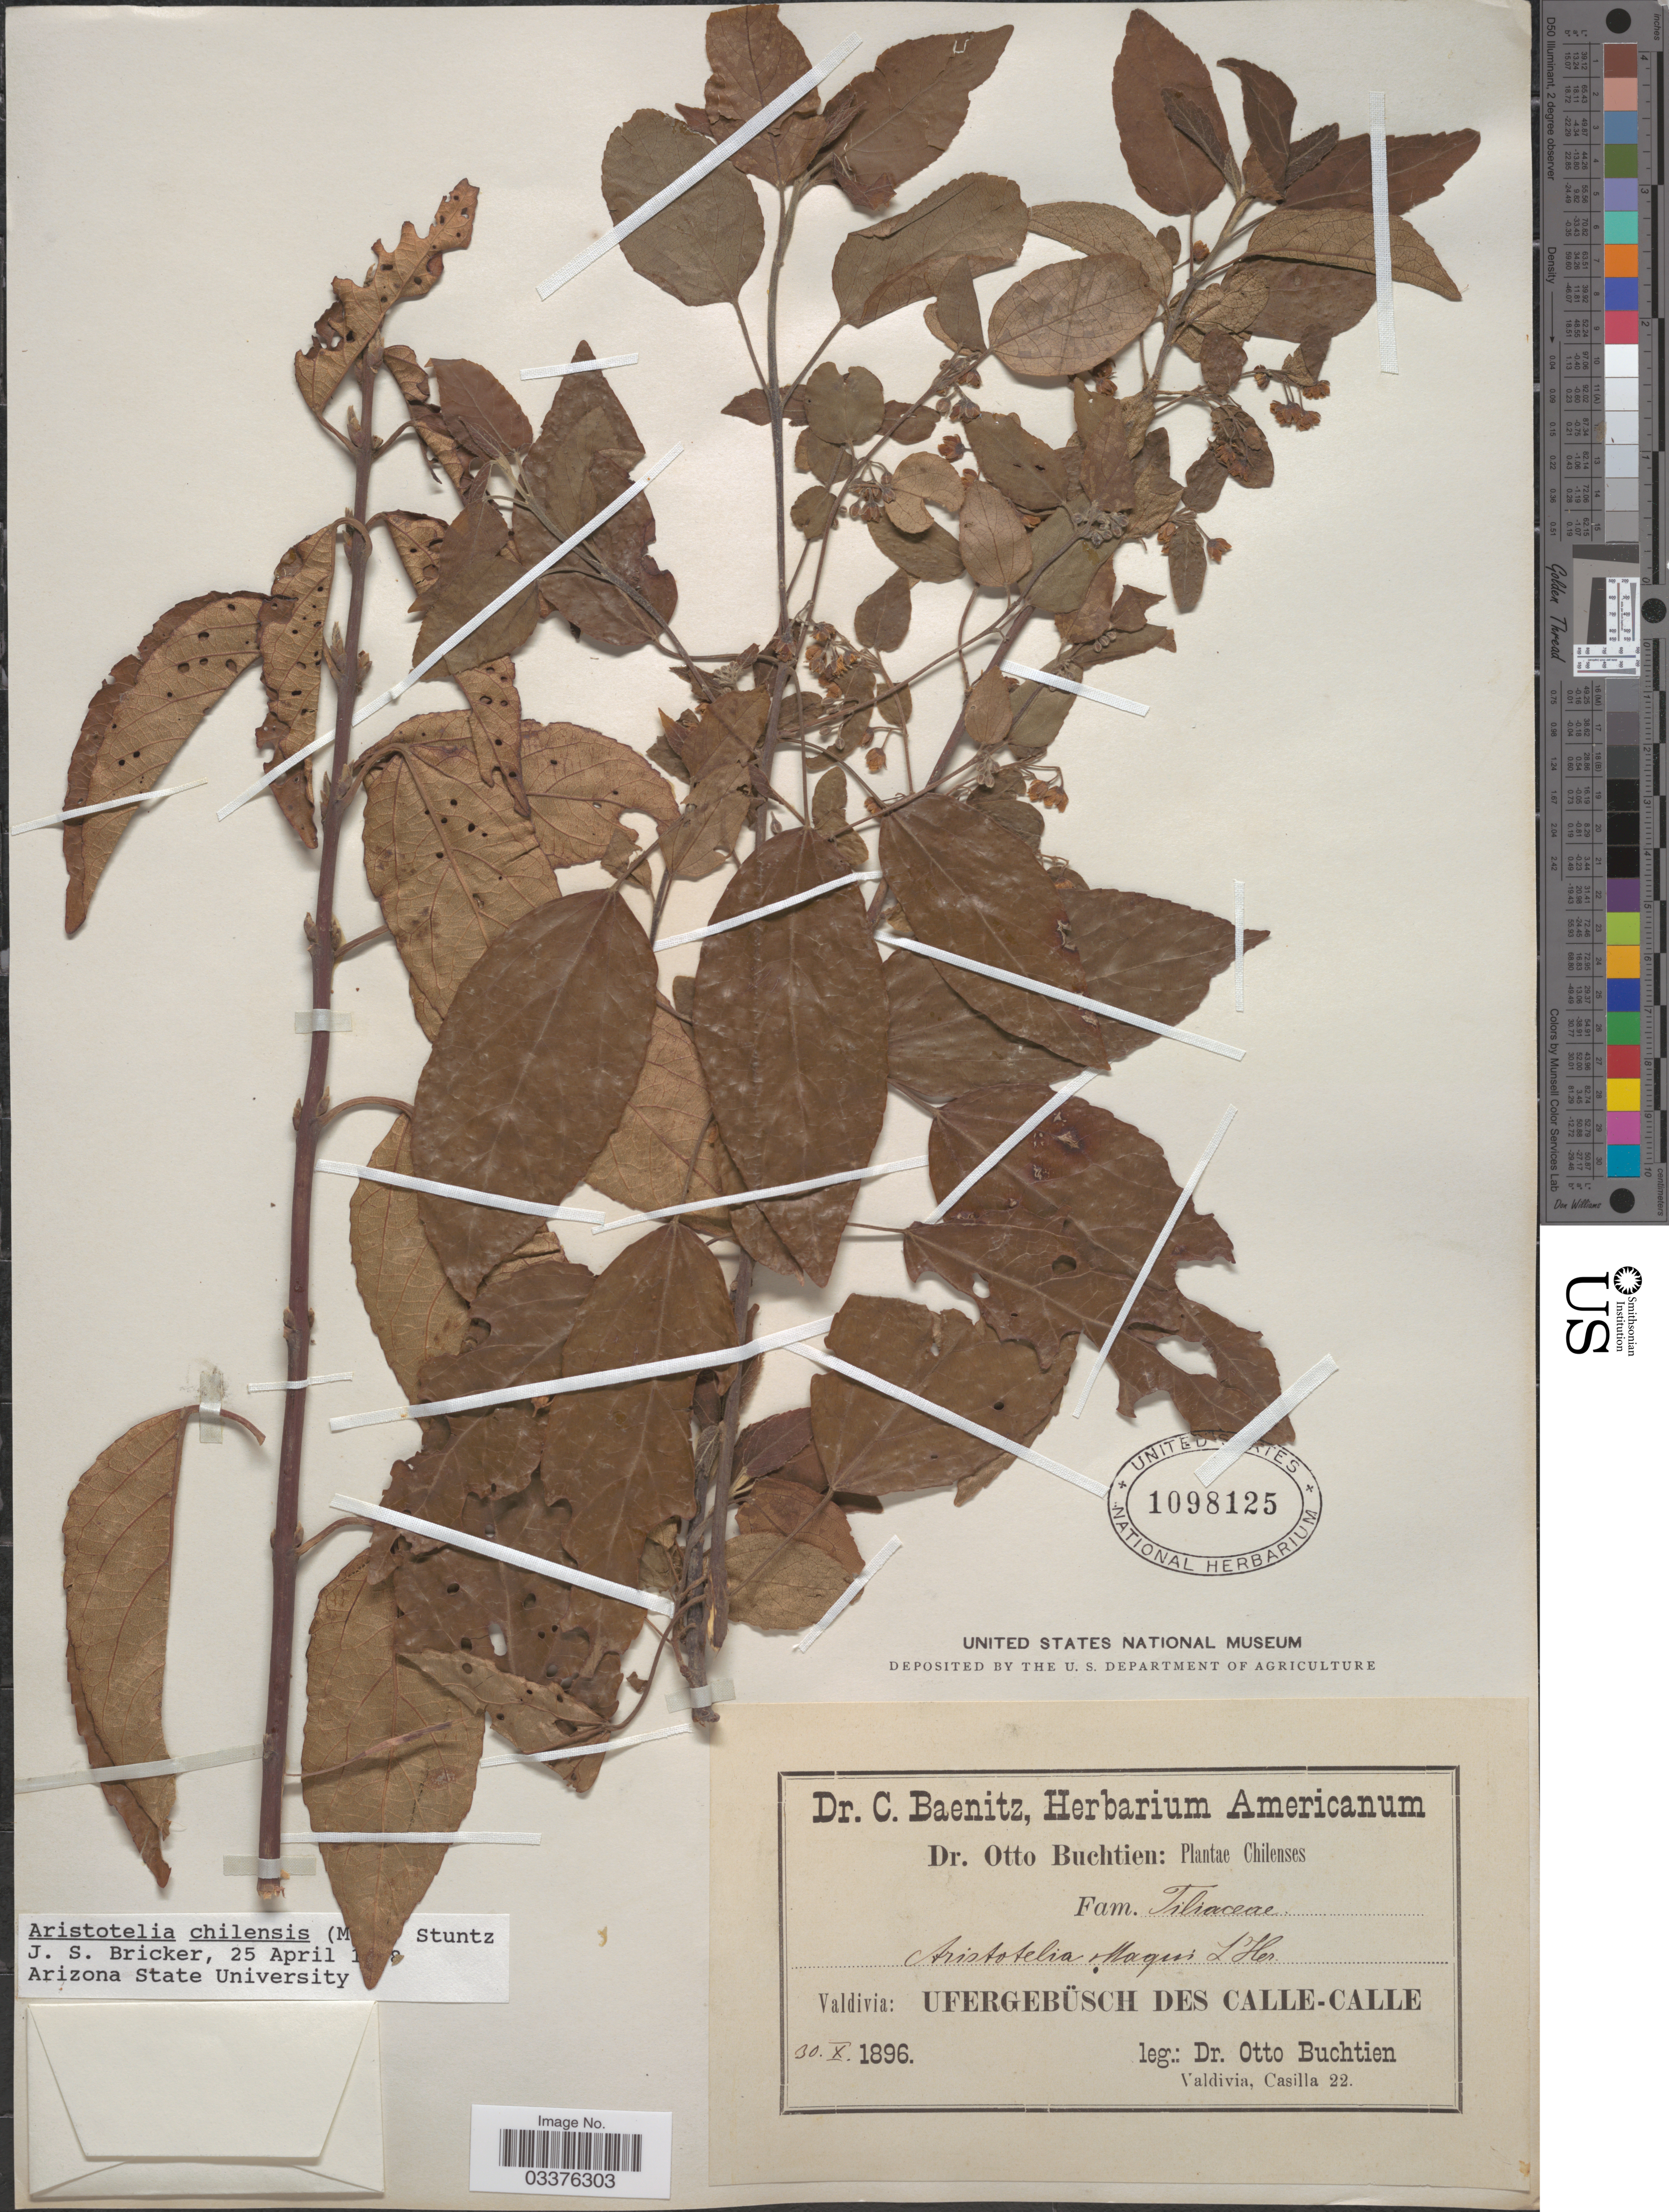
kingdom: Plantae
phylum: Tracheophyta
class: Magnoliopsida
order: Oxalidales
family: Elaeocarpaceae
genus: Aristotelia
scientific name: Aristotelia sp.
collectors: O. Buchtien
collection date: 1896-10-30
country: Chile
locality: Chilenses. Valdivia: Ufergebüsch des Calle-Calle.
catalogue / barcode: US 1098125